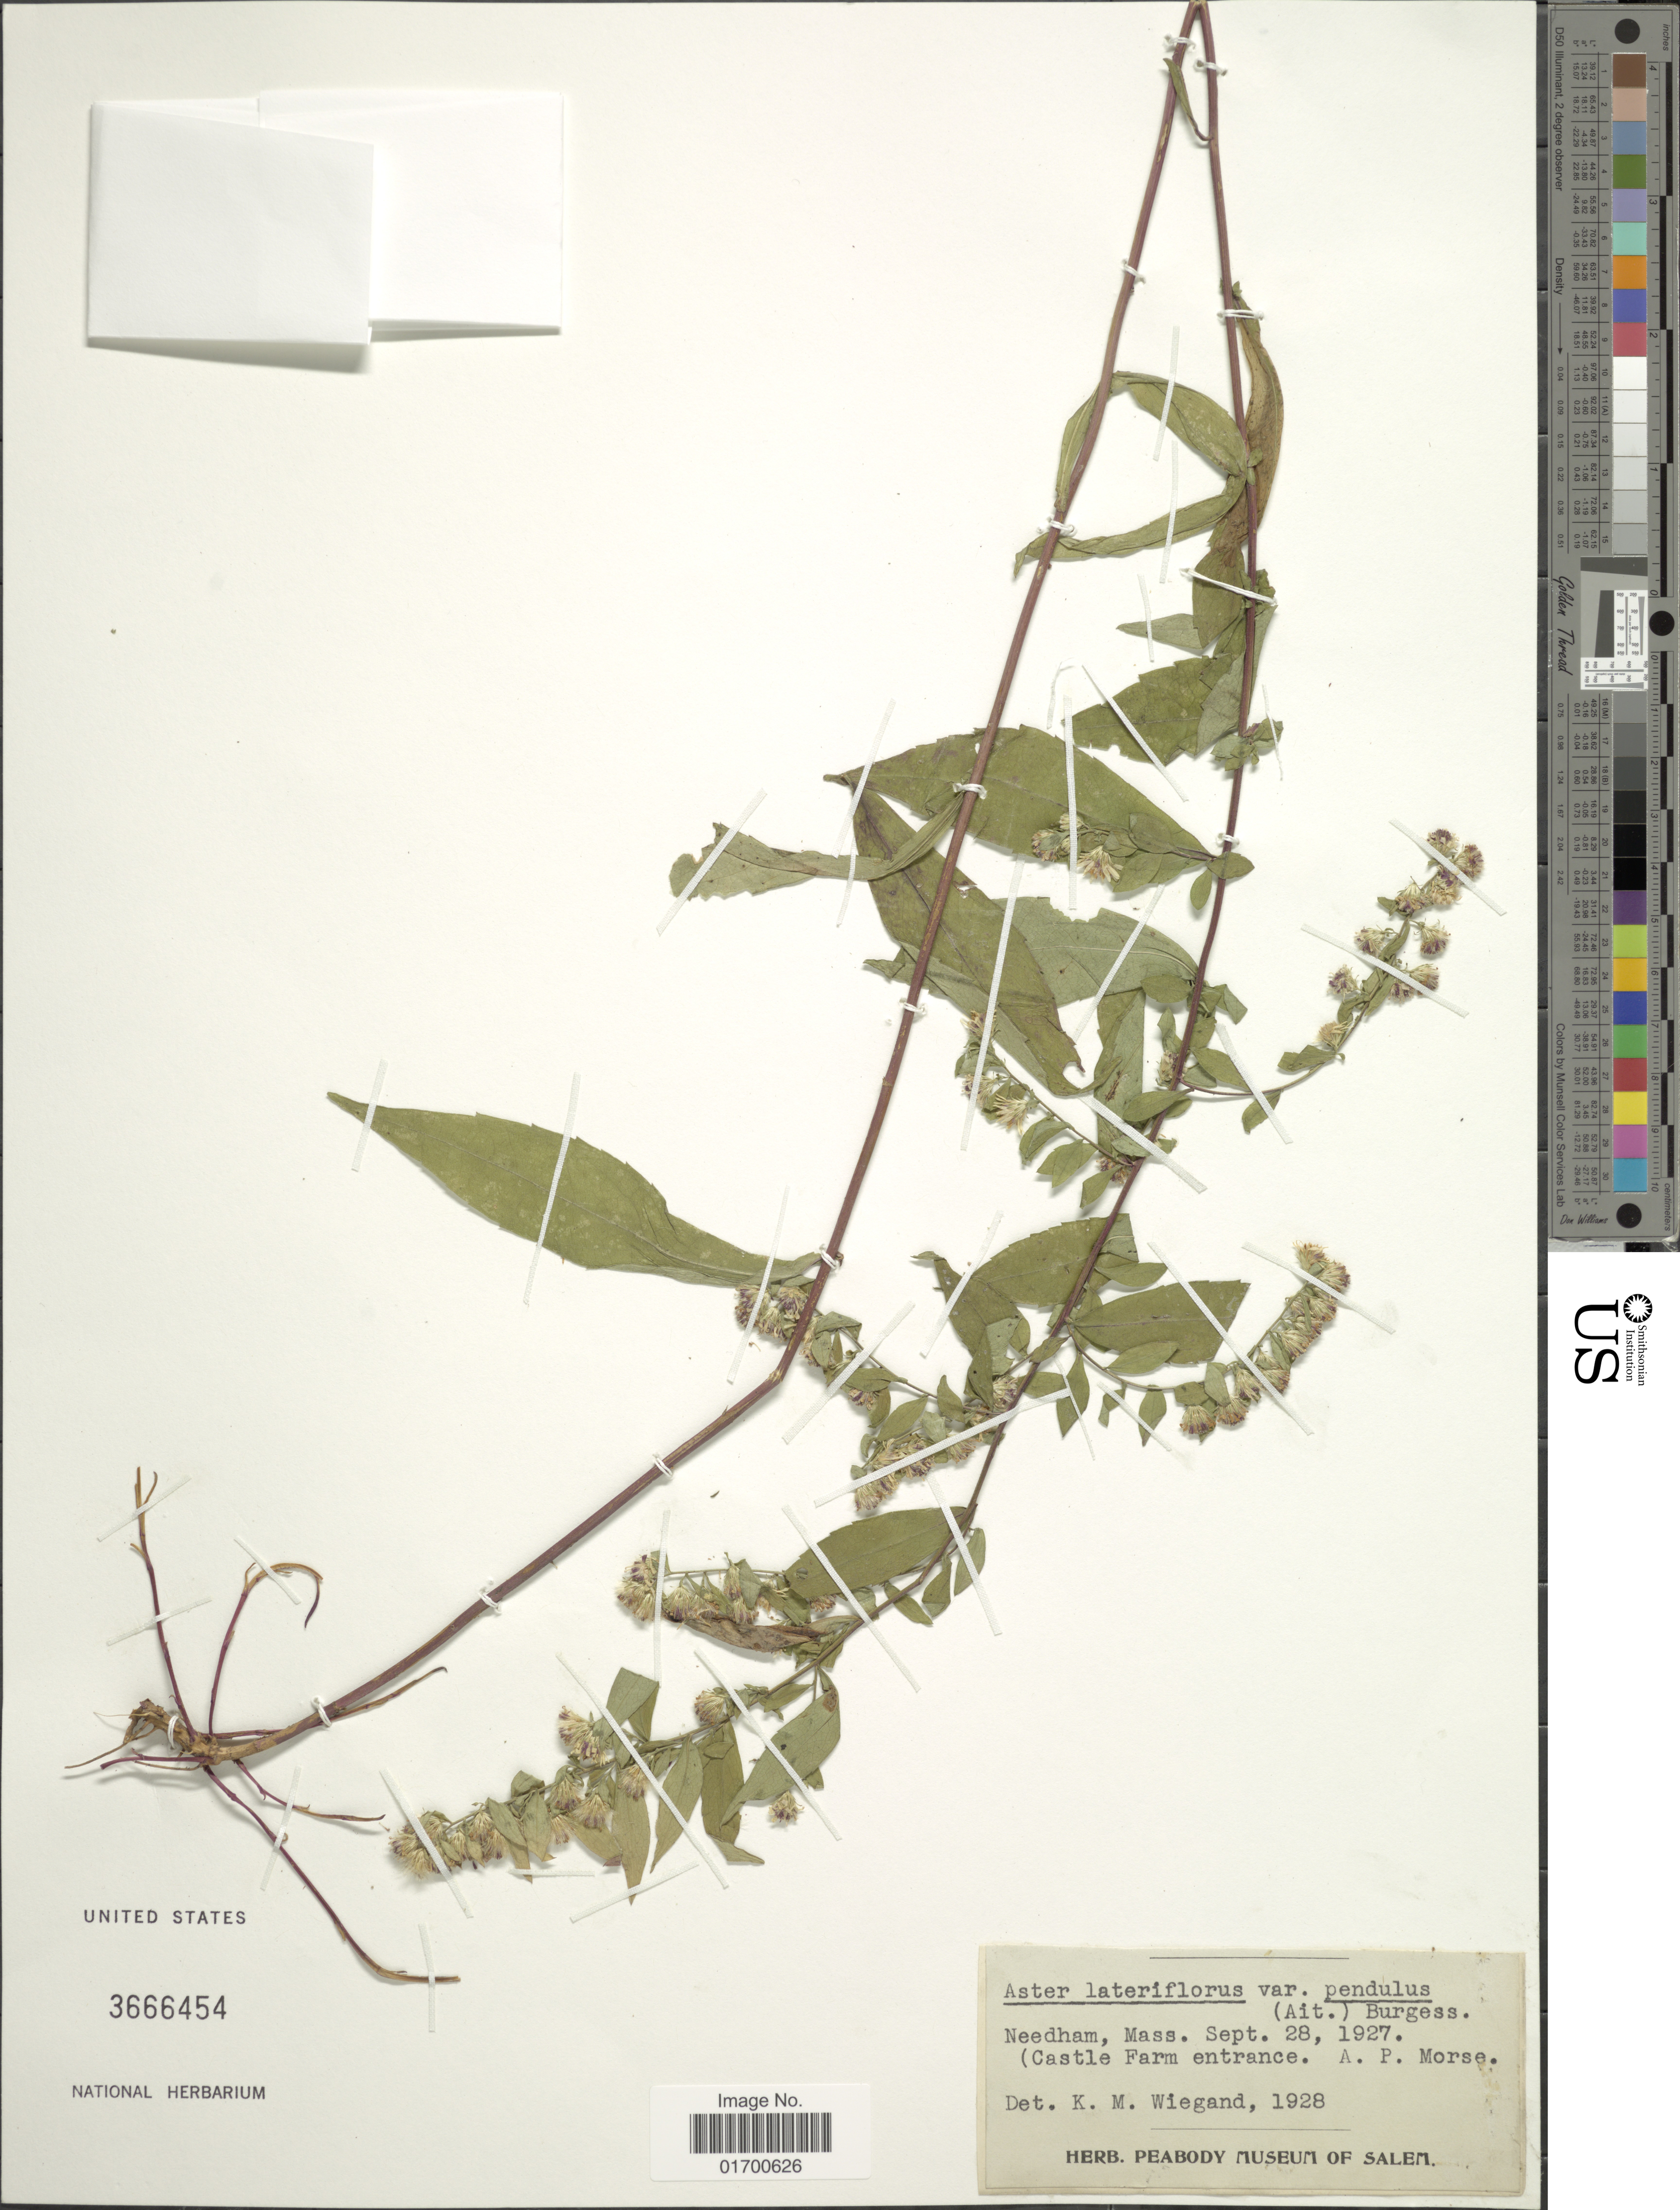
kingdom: Plantae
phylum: Tracheophyta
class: Magnoliopsida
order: Asterales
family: Asteraceae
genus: Symphyotrichum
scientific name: Symphyotrichum lateriflorum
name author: (L.) Á. Löve & D. Löve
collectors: A. Morse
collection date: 1927-09-28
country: United States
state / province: Massachusetts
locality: Needham, Mass., Castle Farm Entrance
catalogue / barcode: US 3666454